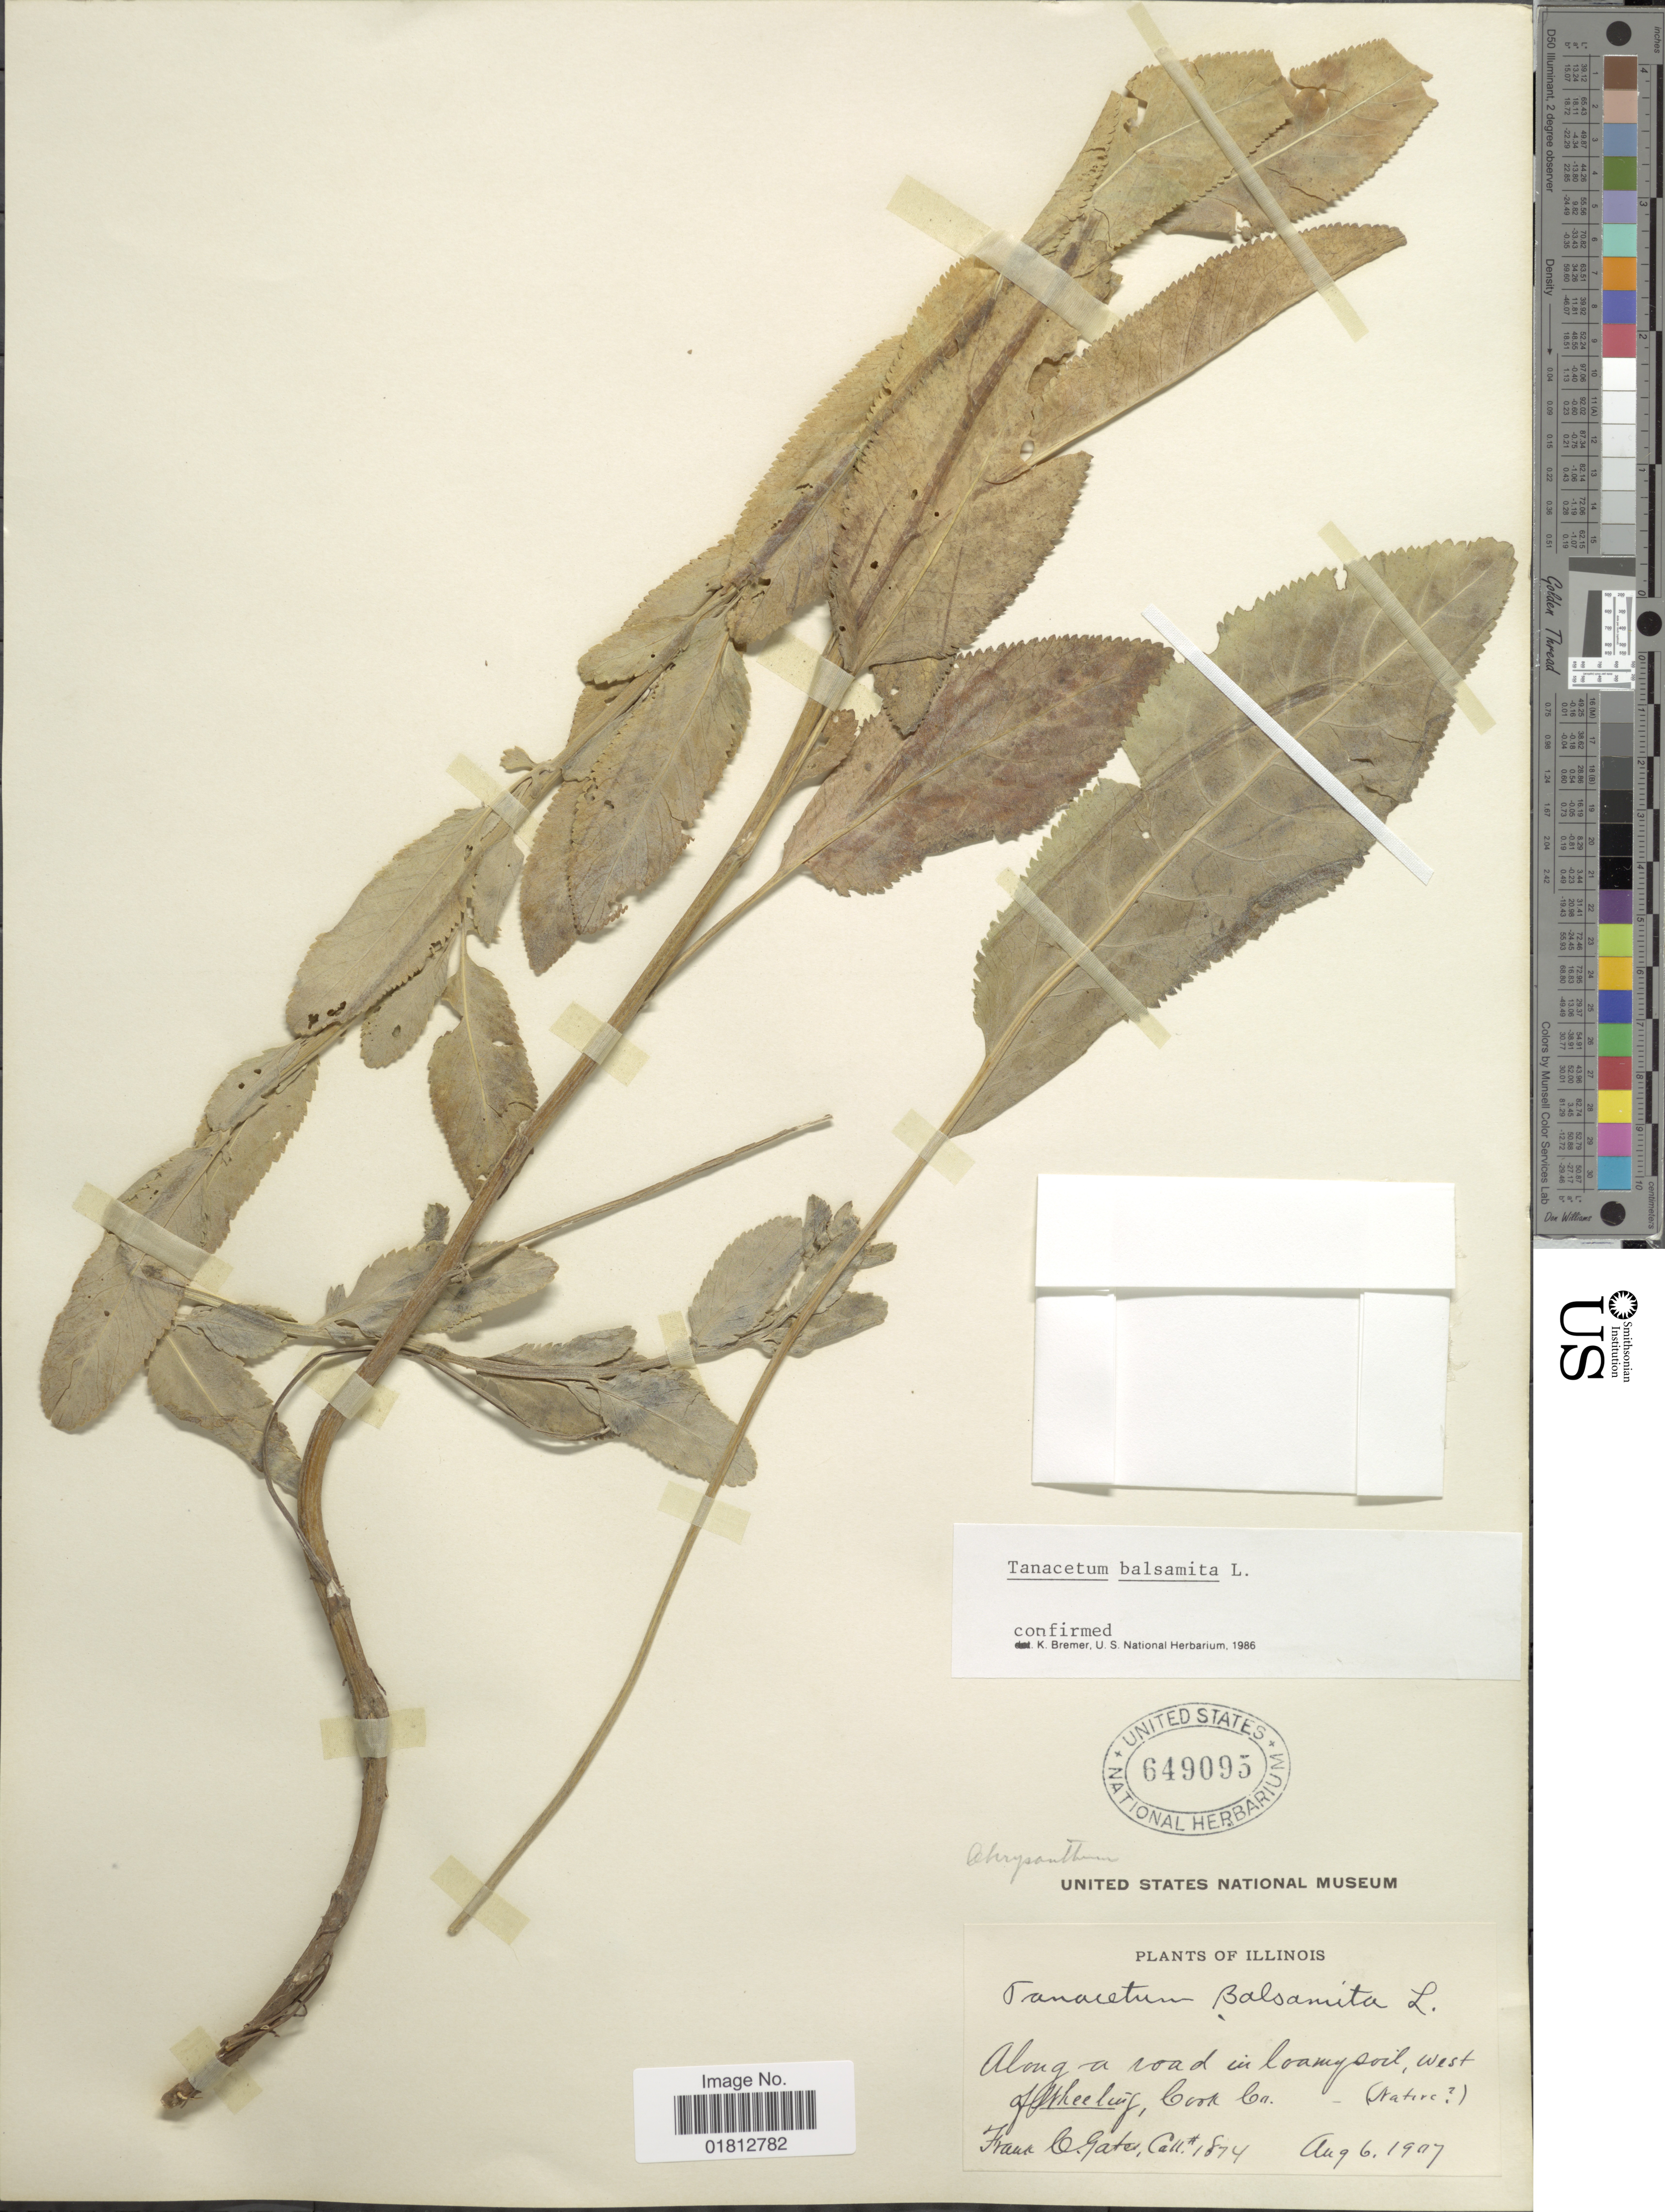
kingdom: Plantae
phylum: Tracheophyta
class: Magnoliopsida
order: Asterales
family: Asteraceae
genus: Tanacetum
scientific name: Tanacetum balsamita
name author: L.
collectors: F. C. Gates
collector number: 1874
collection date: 1907-08-06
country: United States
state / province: Illinois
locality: West of Wheeling, Cook Co.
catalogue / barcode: US 649095